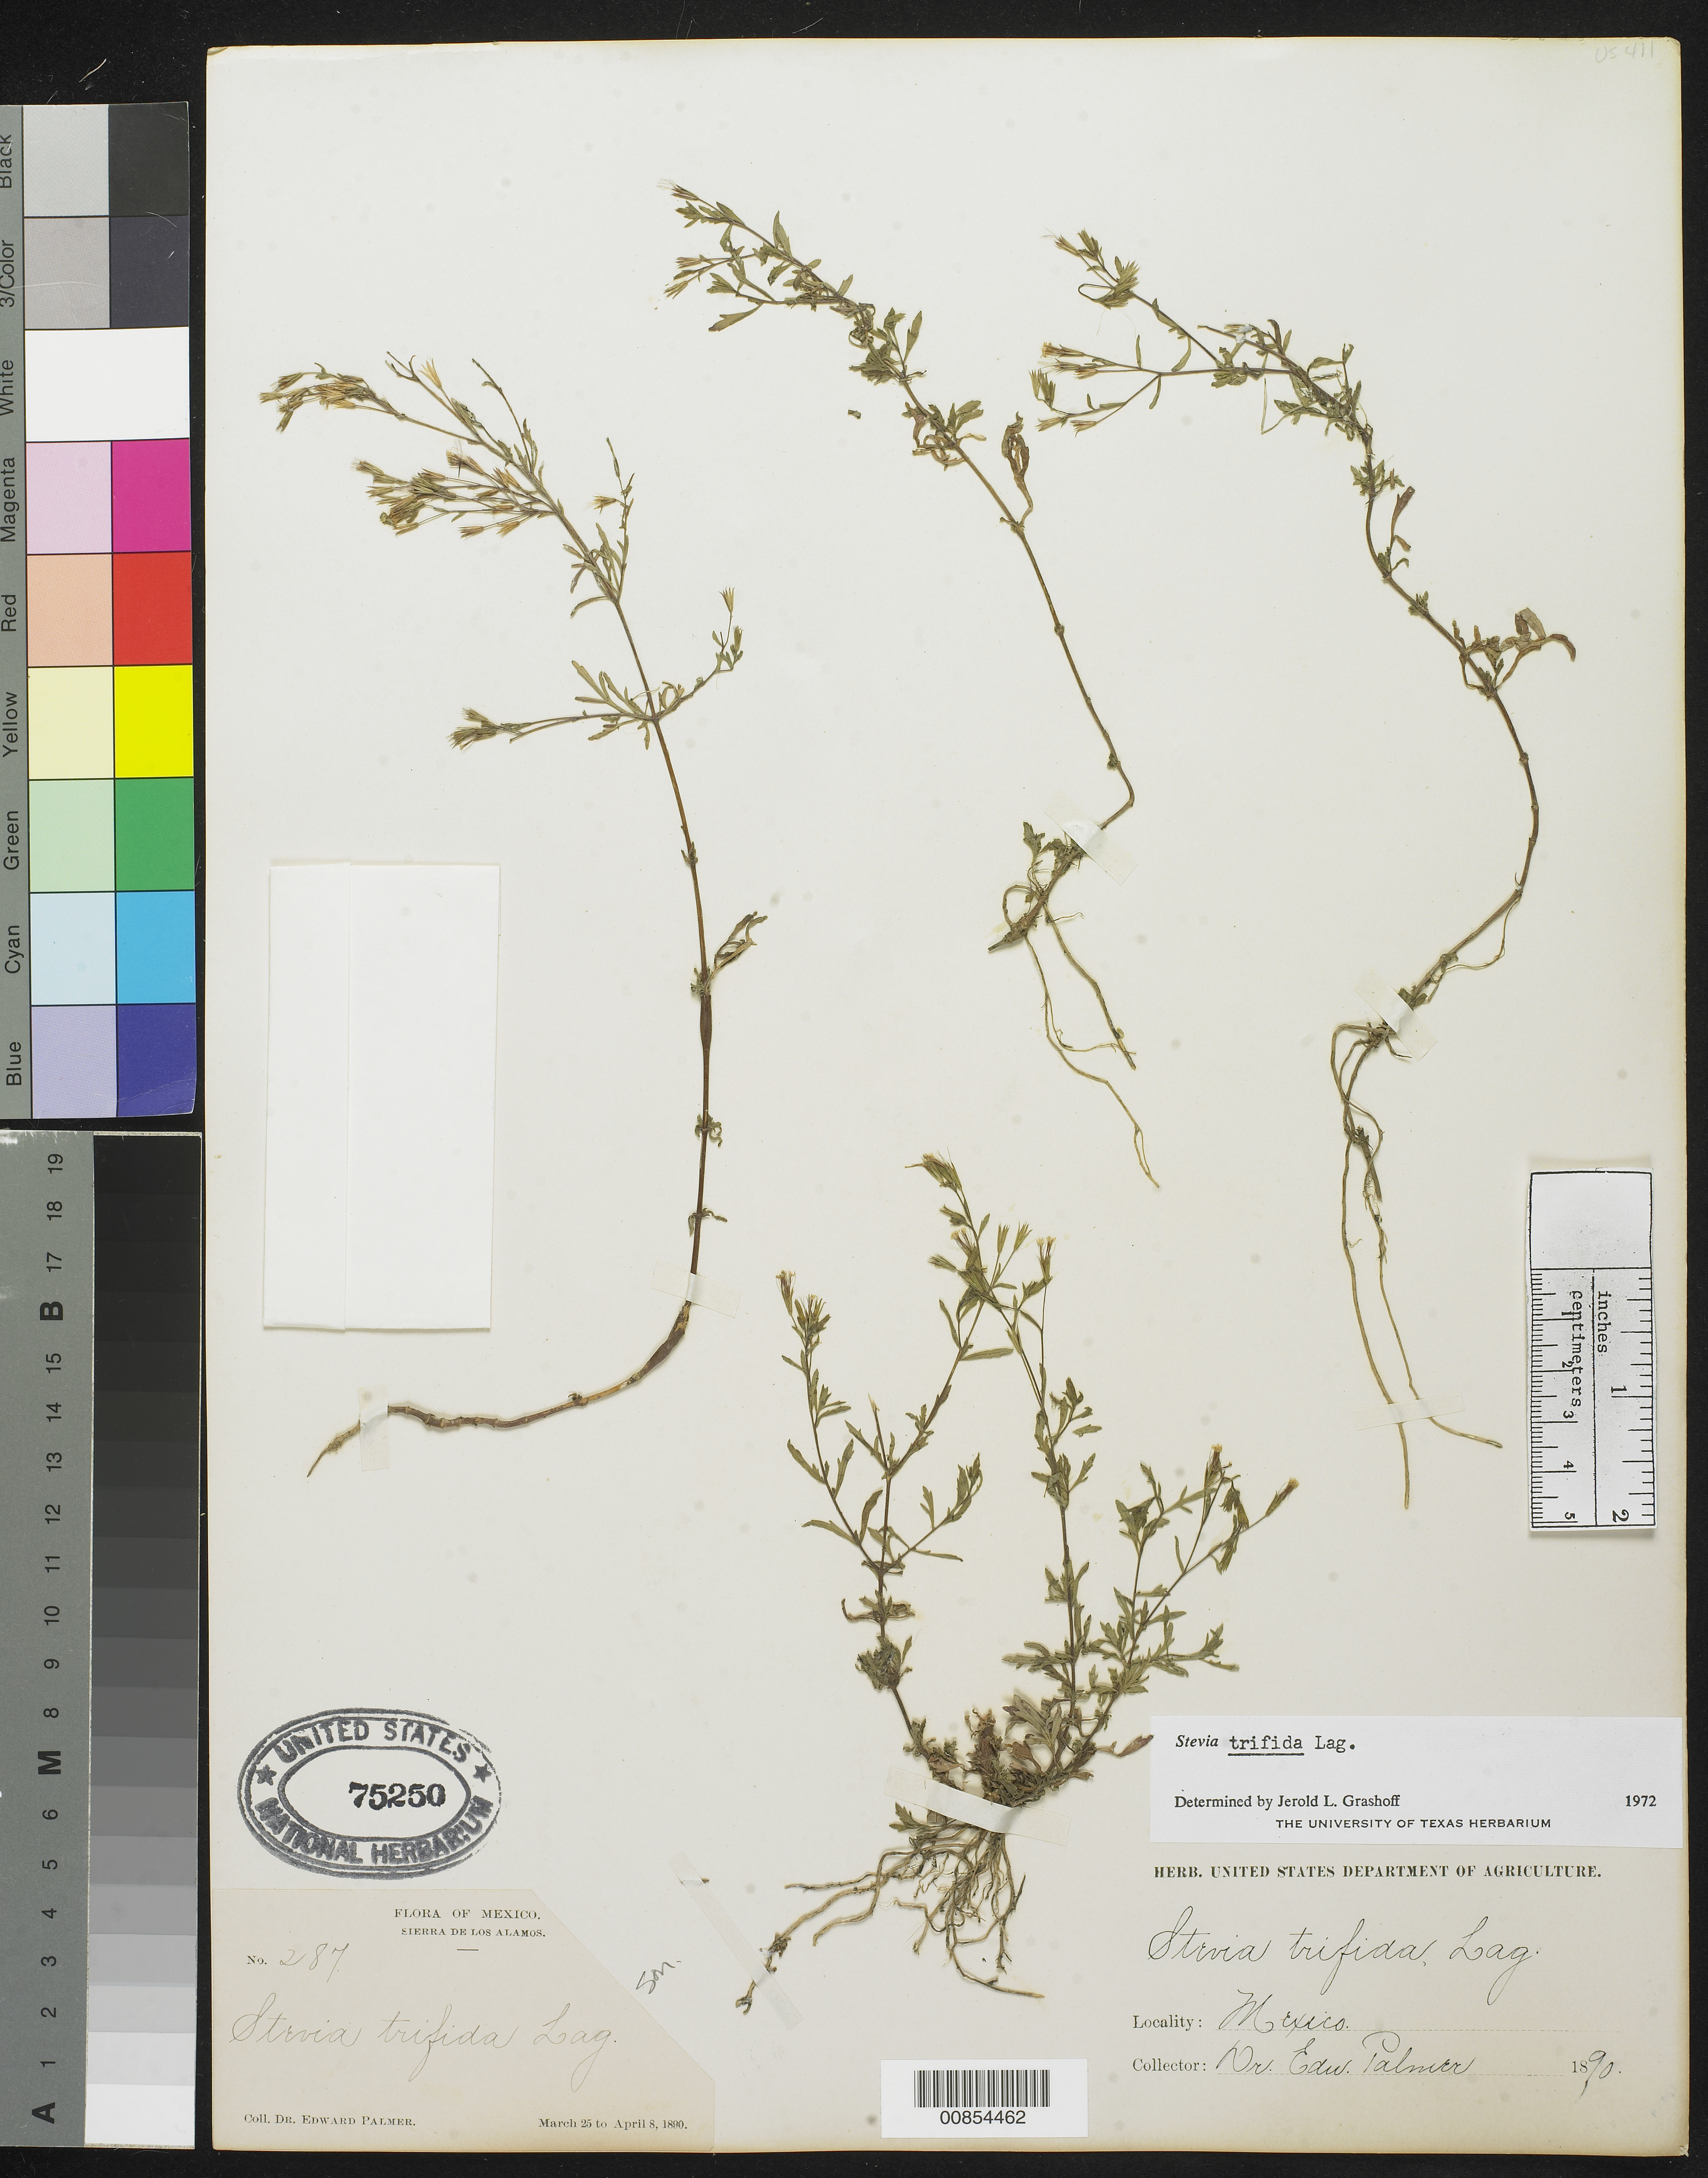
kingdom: Plantae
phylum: Tracheophyta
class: Magnoliopsida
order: Asterales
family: Asteraceae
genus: Stevia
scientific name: Stevia trifida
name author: Lag.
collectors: E. Palmer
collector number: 287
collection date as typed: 25 Mar 1890 to 08 Apr 1890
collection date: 1890-03-25/1890-04-08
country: Mexico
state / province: Sonora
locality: Sierra de los Alamos, Sonora.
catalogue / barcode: US 75250